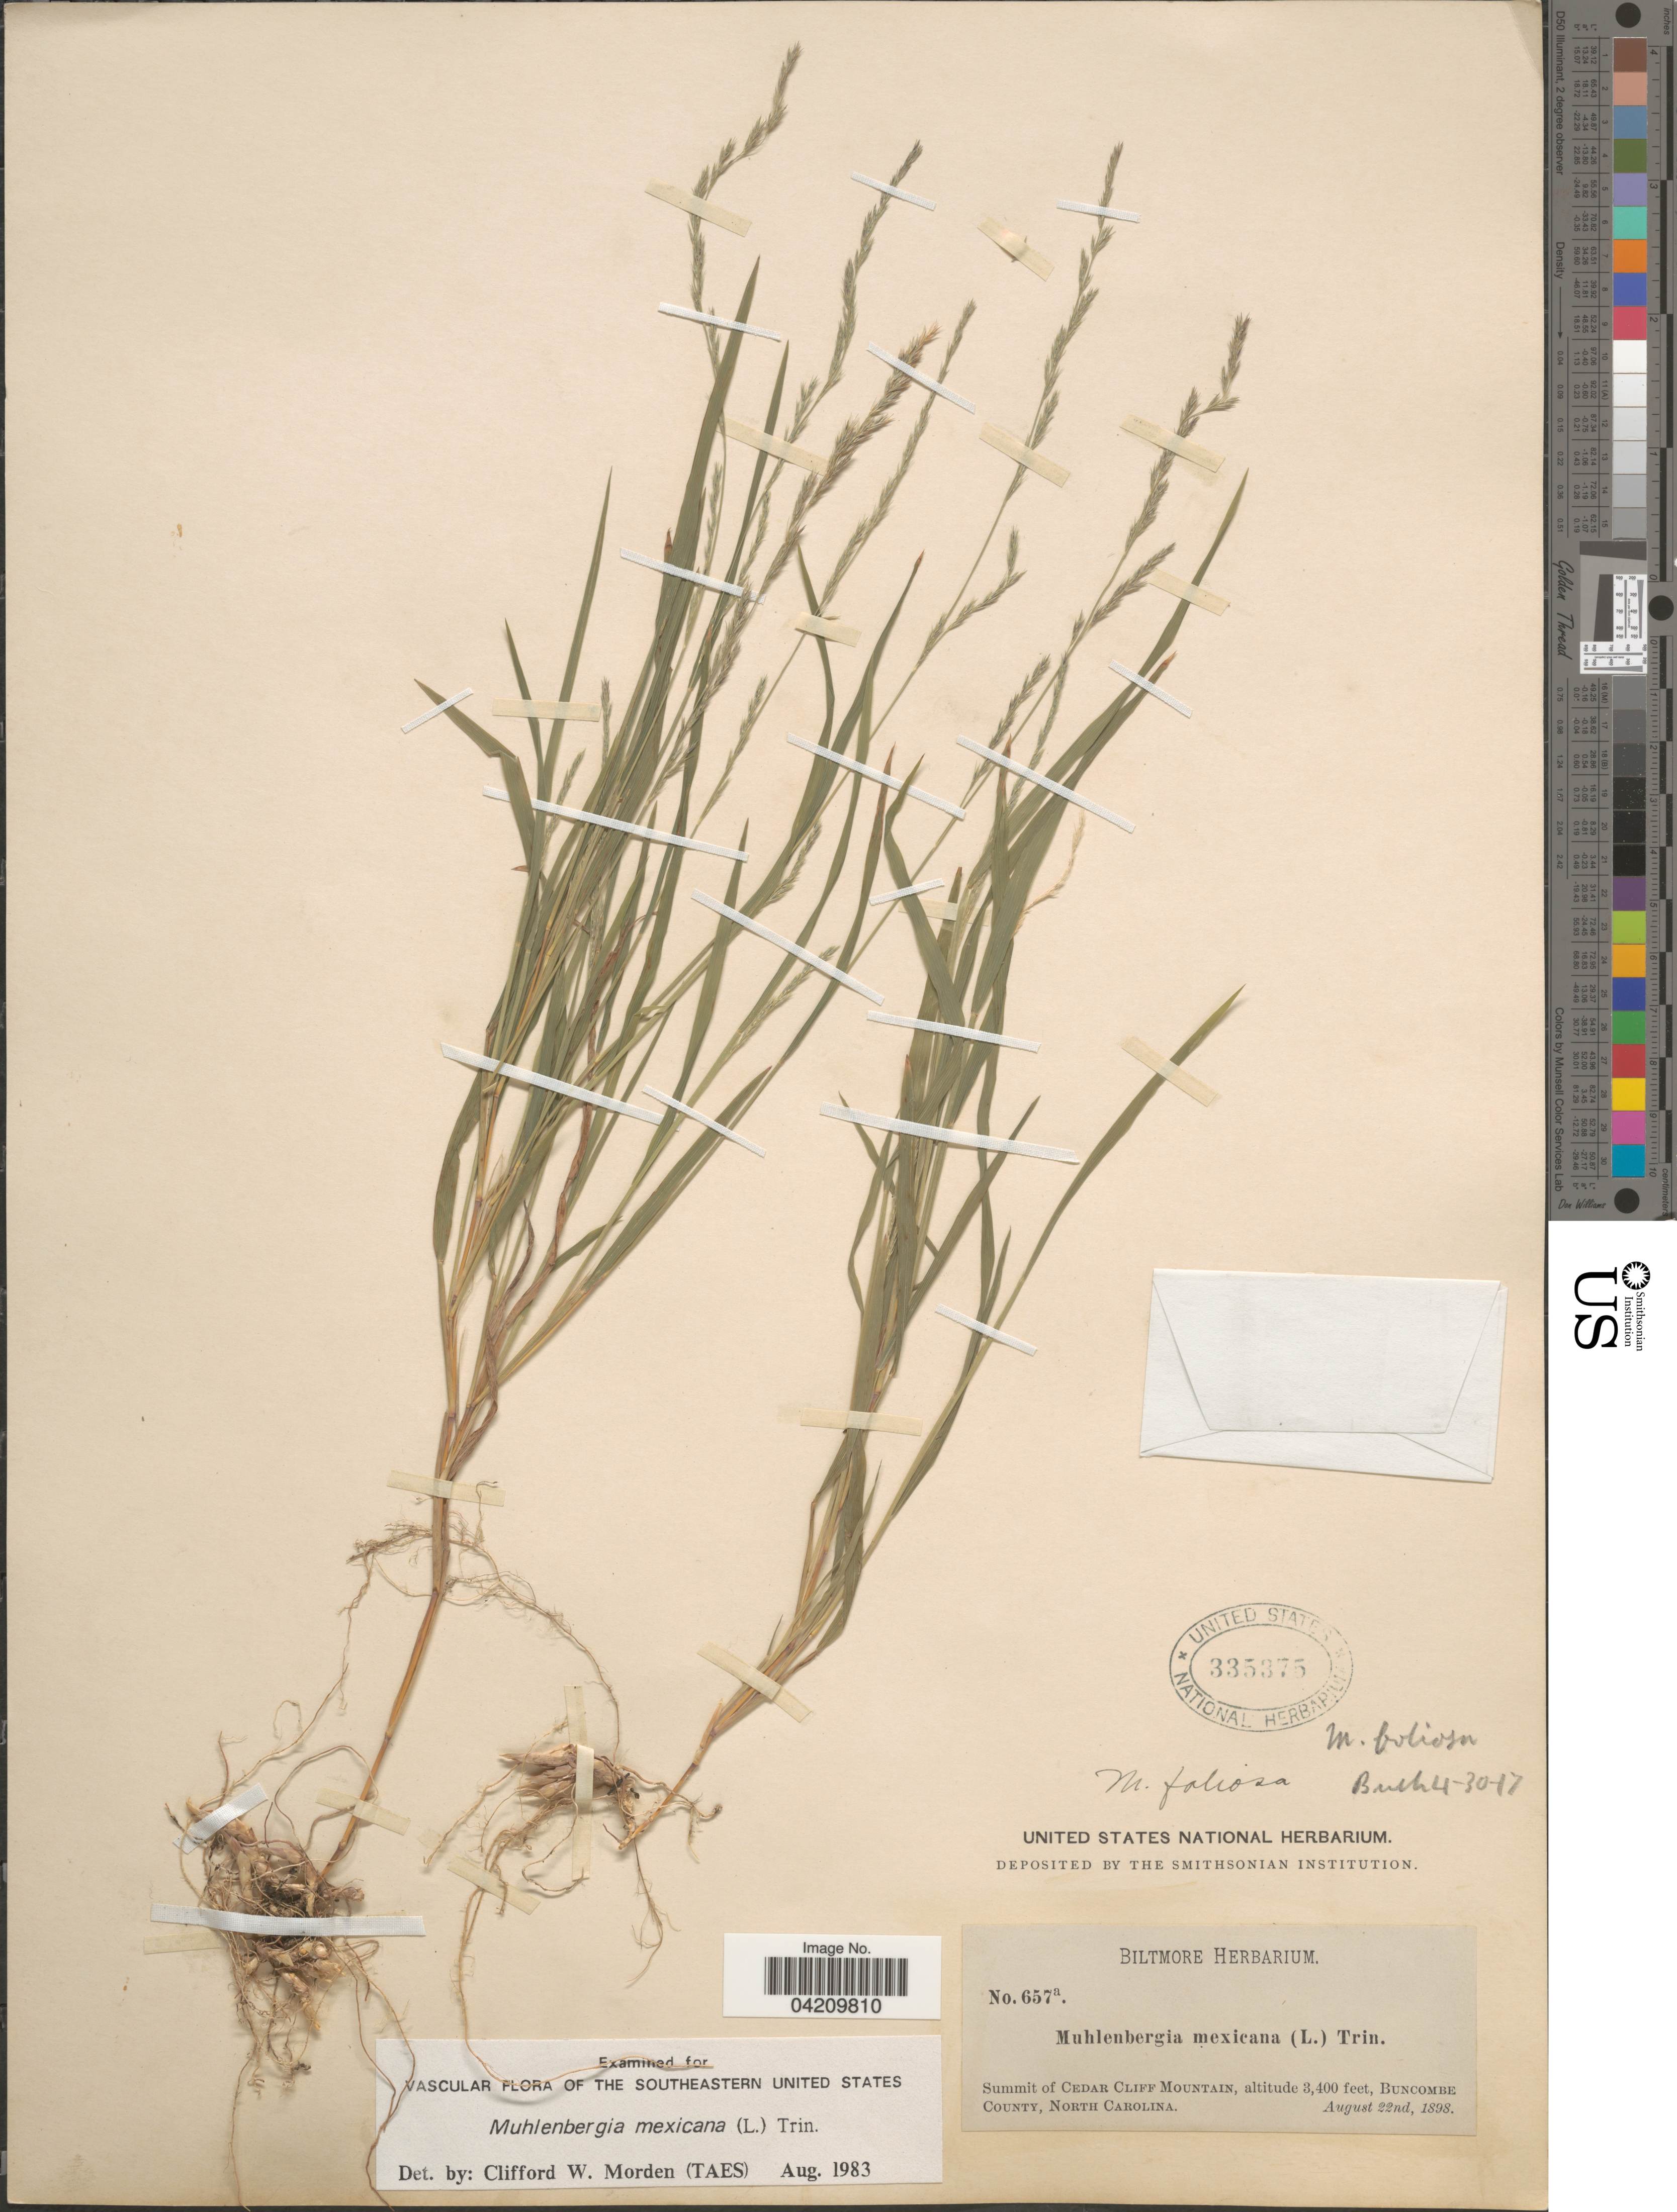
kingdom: Plantae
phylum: Tracheophyta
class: Liliopsida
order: Poales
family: Poaceae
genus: Muhlenbergia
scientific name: Muhlenbergia mexicana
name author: (L.) Trin.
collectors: ex herb. Biltmore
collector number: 657a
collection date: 1898-08-22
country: United States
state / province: North Carolina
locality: Summit of Cedar Cliff Mountain, Buncombe County.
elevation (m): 1036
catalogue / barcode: US 335375